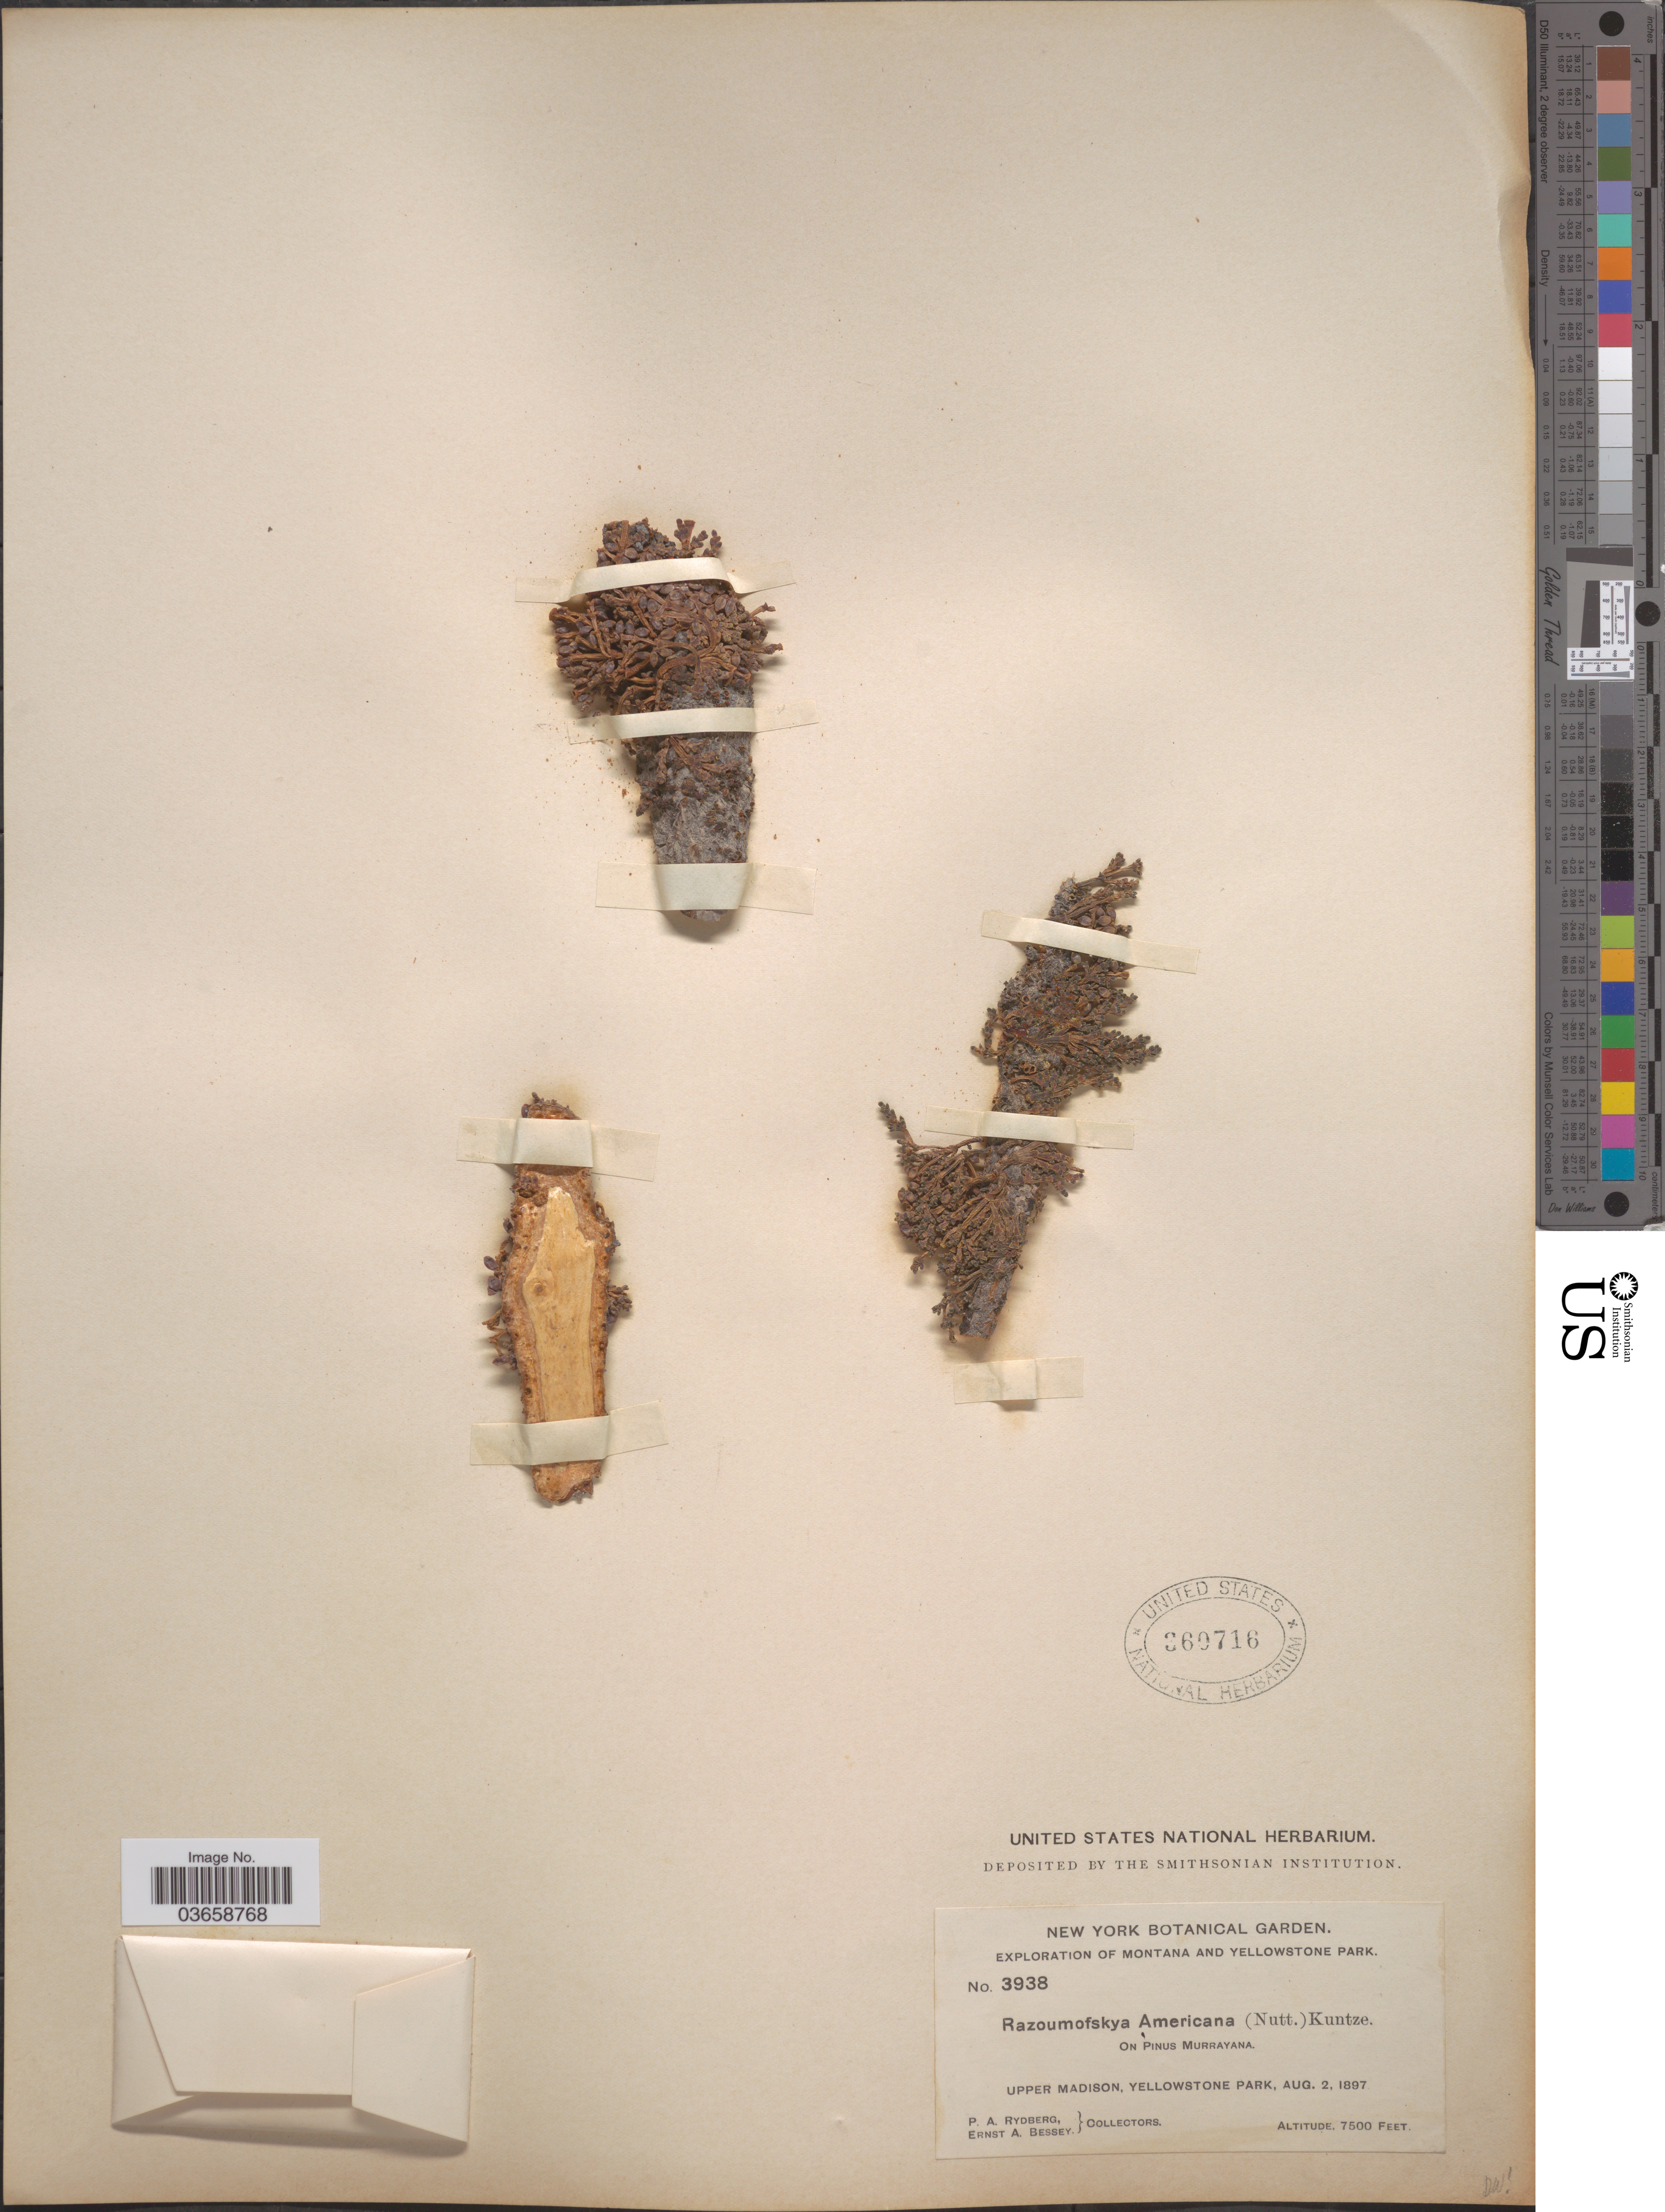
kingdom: Plantae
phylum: Tracheophyta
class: Magnoliopsida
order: Santalales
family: Viscaceae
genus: Arceuthobium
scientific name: Arceuthobium americanum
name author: Nutt. ex A. Gray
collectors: P. A. Rydberg & E. A. Bessey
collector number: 3938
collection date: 1897-08-02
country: United States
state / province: Montana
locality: Yellowstone Park. Upper Madison, Yellowstone Park. [locality probably in Wyoming]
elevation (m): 2286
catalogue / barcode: US 360716